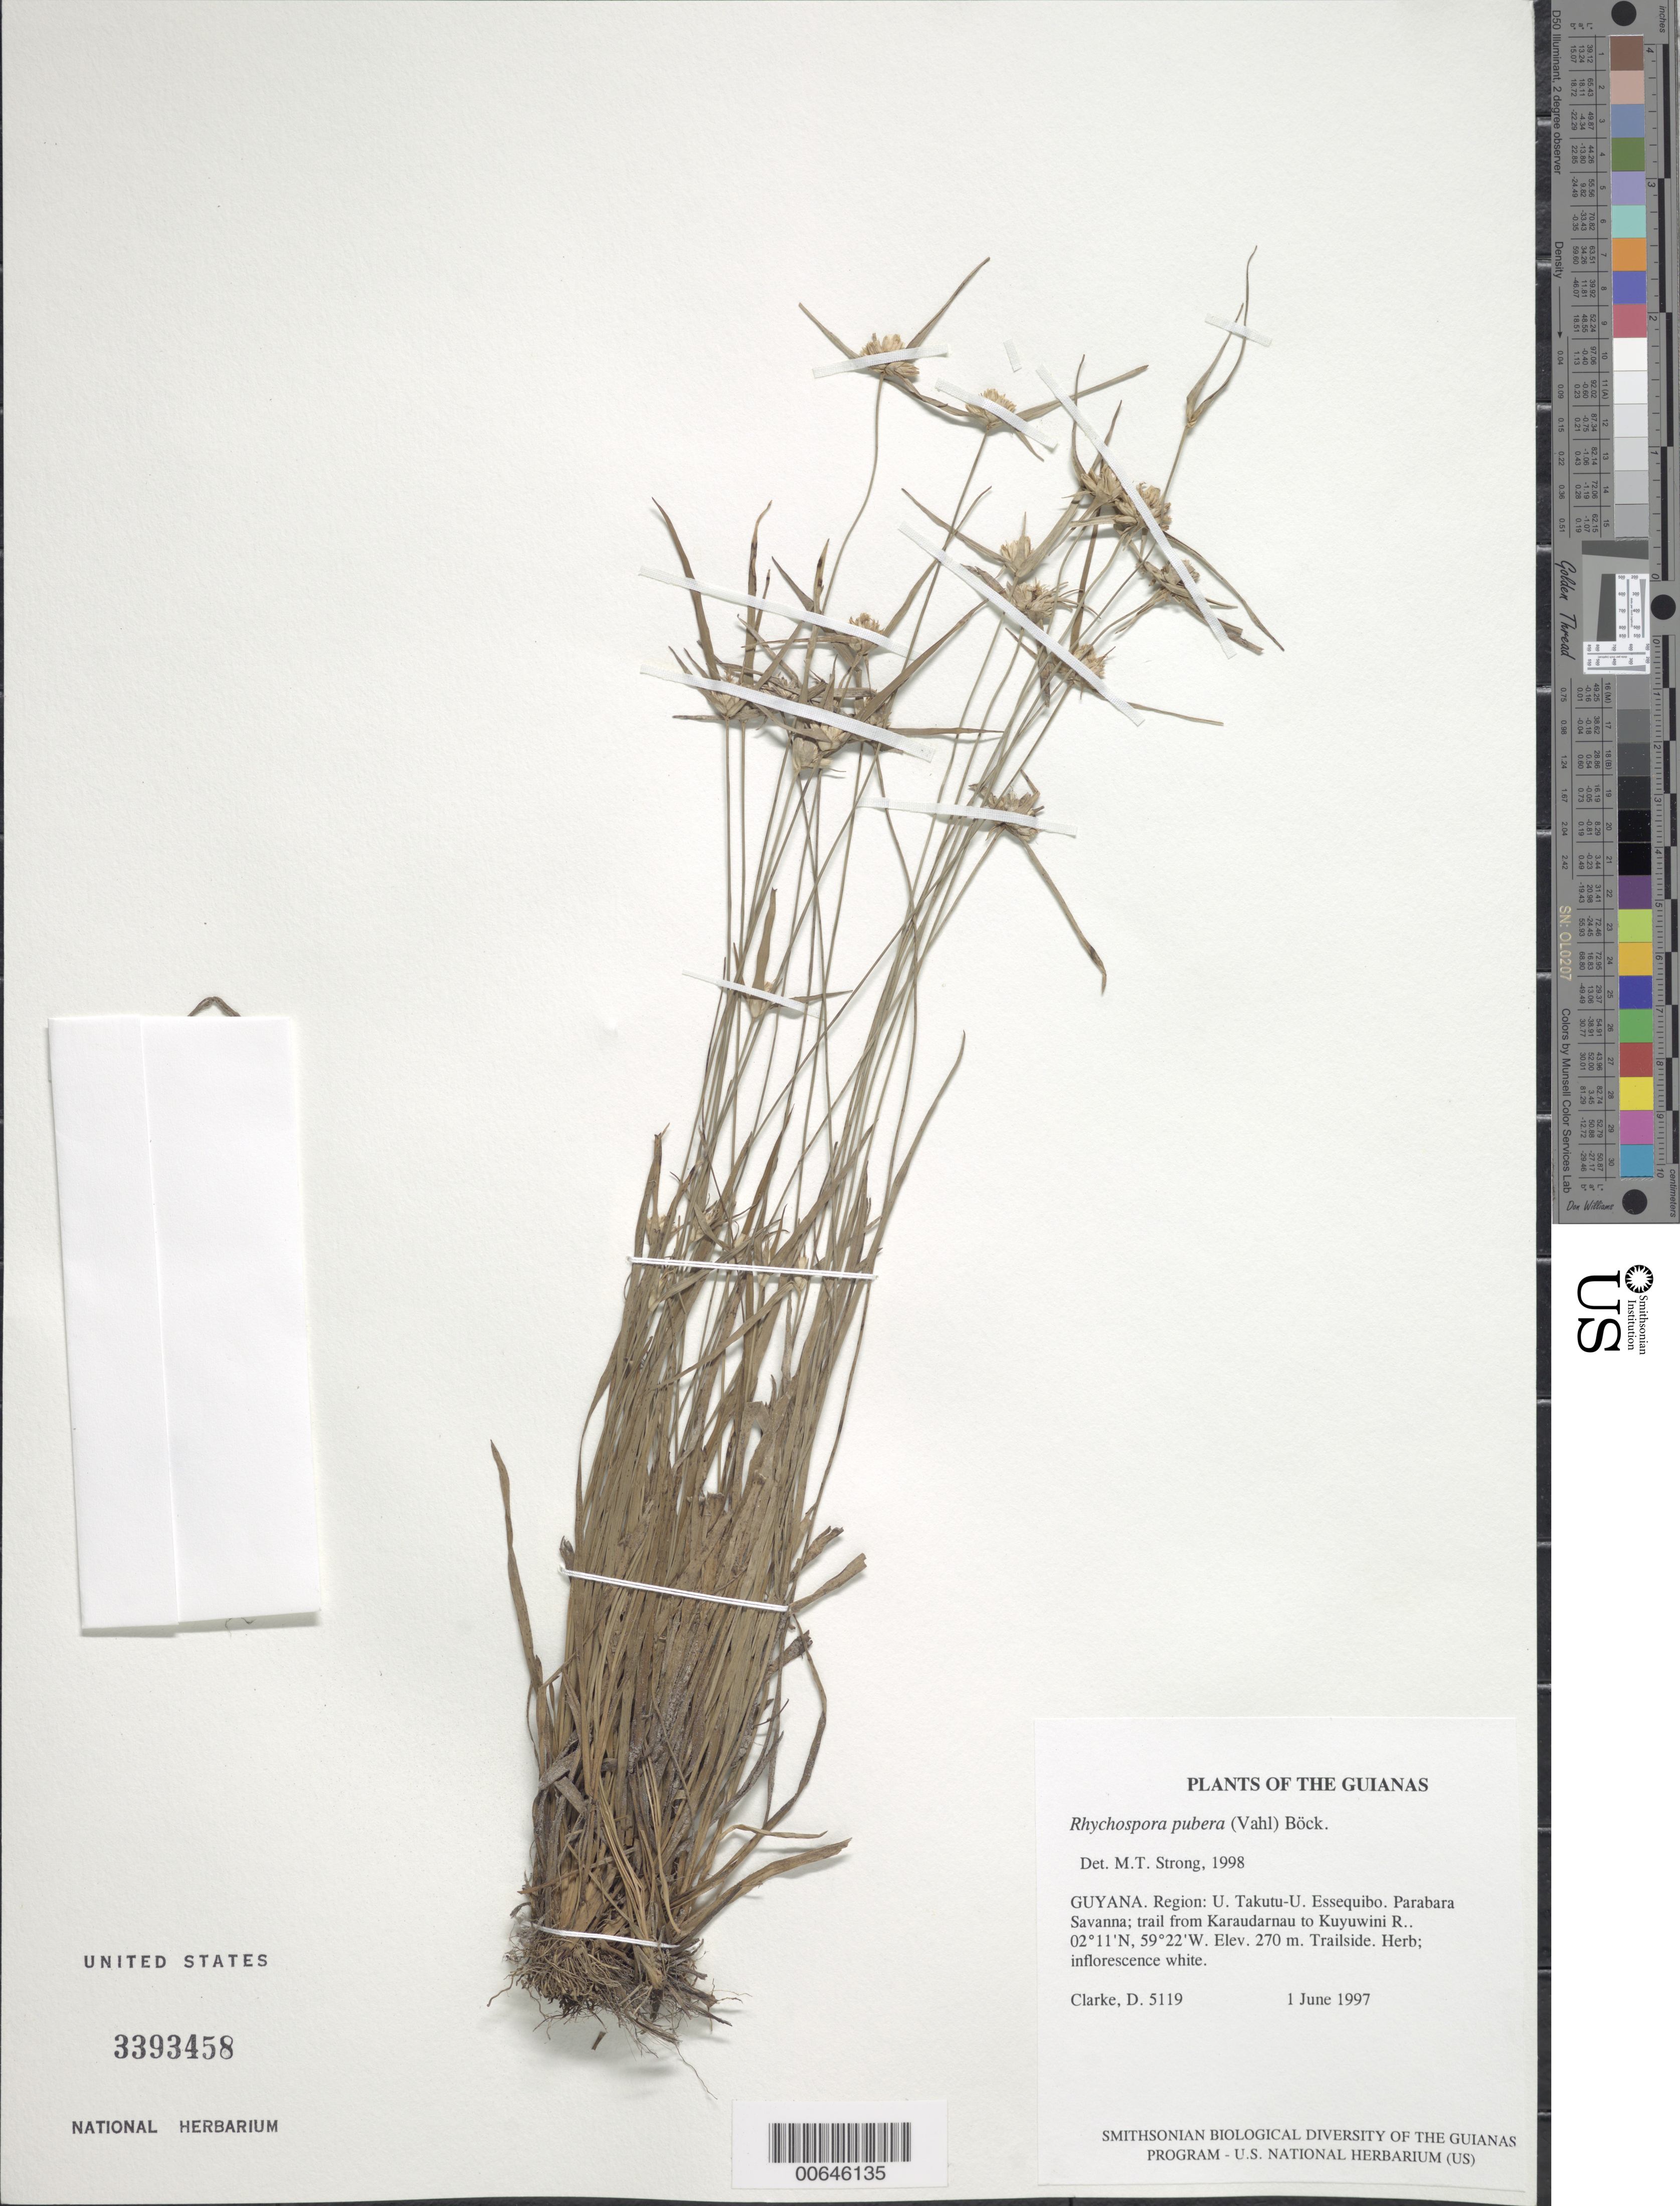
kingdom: Plantae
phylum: Tracheophyta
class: Liliopsida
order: Poales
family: Cyperaceae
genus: Rhynchospora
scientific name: Rhynchospora pubera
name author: (Vahl) Boeckeler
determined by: Strong, M. T., (US), Smithsonian Institution - National Museum of Natural History (UNITED STATES)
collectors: H. D. Clarke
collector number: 5119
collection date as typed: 1 June 1997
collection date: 1997-06-01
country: Guyana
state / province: U. Takutu-U. Essequibo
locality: Parabara Savanna; trail from Karaudarnau to Kuyuwini R.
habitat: Trailside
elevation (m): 270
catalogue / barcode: US 3393458